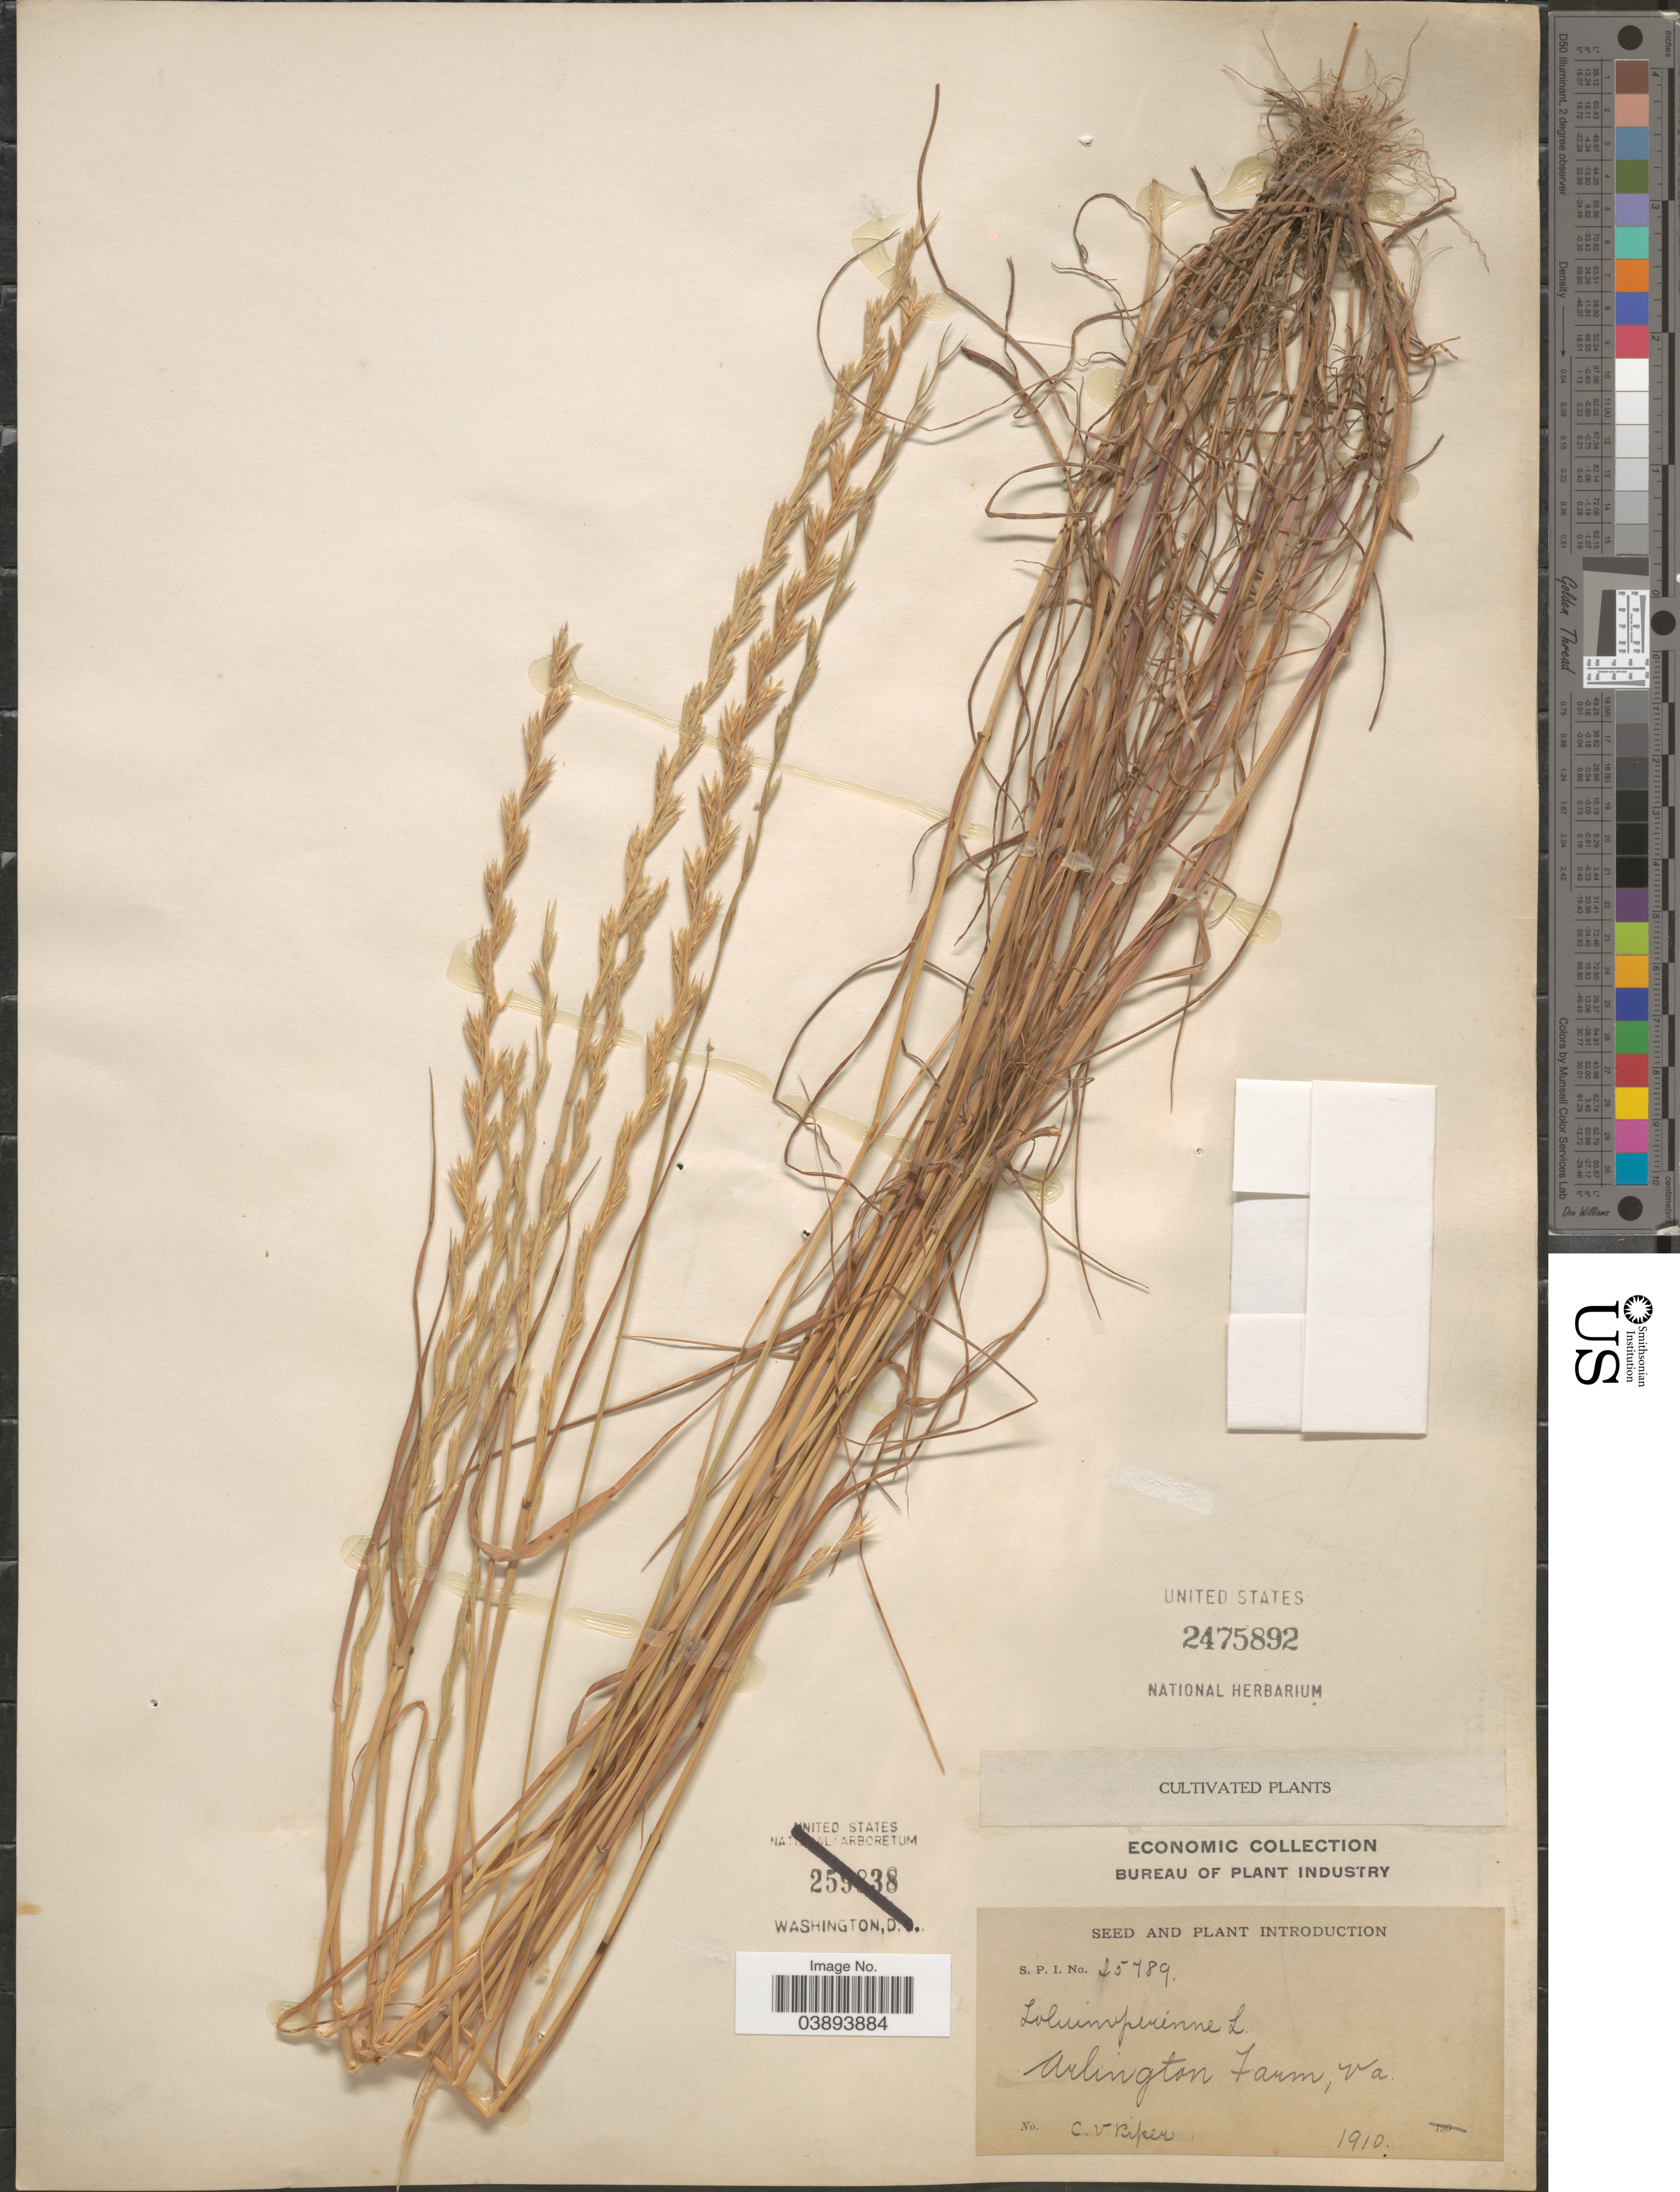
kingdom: Plantae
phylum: Tracheophyta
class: Liliopsida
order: Poales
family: Poaceae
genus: Lolium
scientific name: Lolium perenne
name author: L.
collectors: C. V. Piper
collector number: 25789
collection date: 1910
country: United States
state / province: Virginia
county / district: Arlington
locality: Arlington Farm.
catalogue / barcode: US 2475892